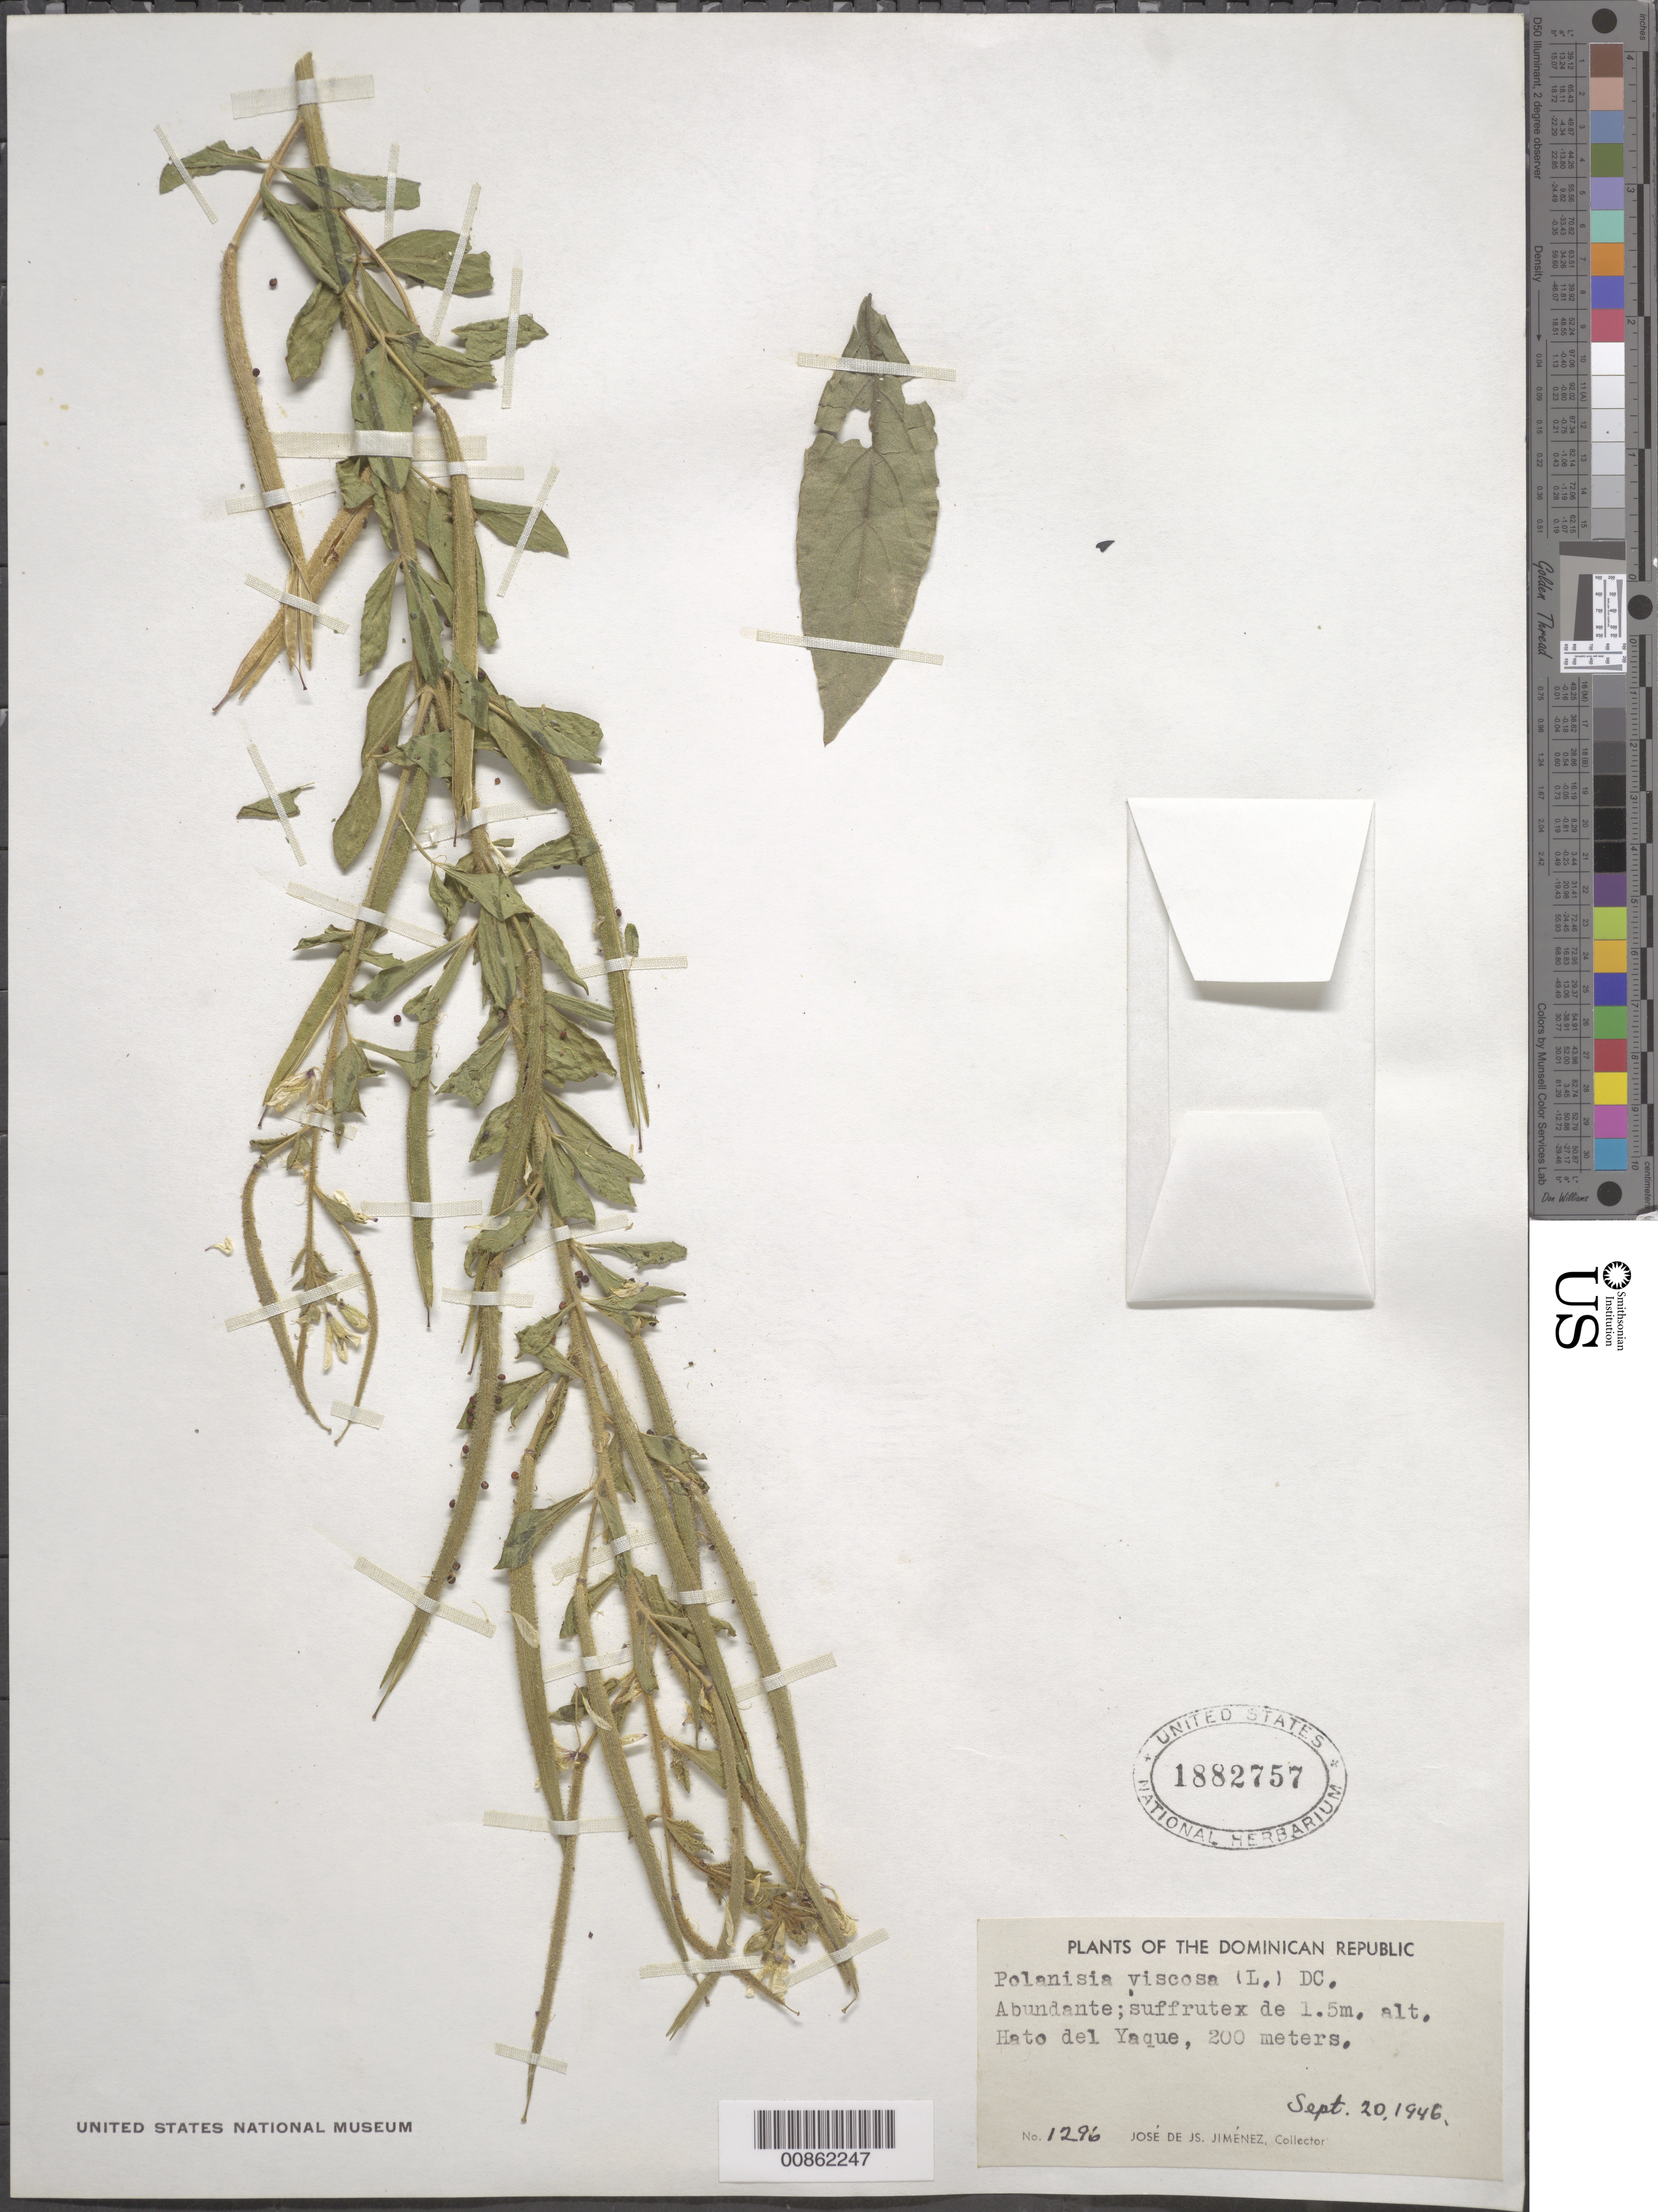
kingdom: Plantae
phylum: Tracheophyta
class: Magnoliopsida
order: Brassicales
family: Cleomaceae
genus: Arivela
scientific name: Arivela viscosa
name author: (L.) Raf.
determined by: Strong, M. T., (US), Smithsonian Institution - National Museum of Natural History (UNITED STATES)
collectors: J. J. Jiménez Almonte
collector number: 1296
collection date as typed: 20 Sep 1946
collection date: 1946-09-20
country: Dominican Republic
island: Hispaniola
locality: Hato del Yaque.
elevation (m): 200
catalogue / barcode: US 1882757